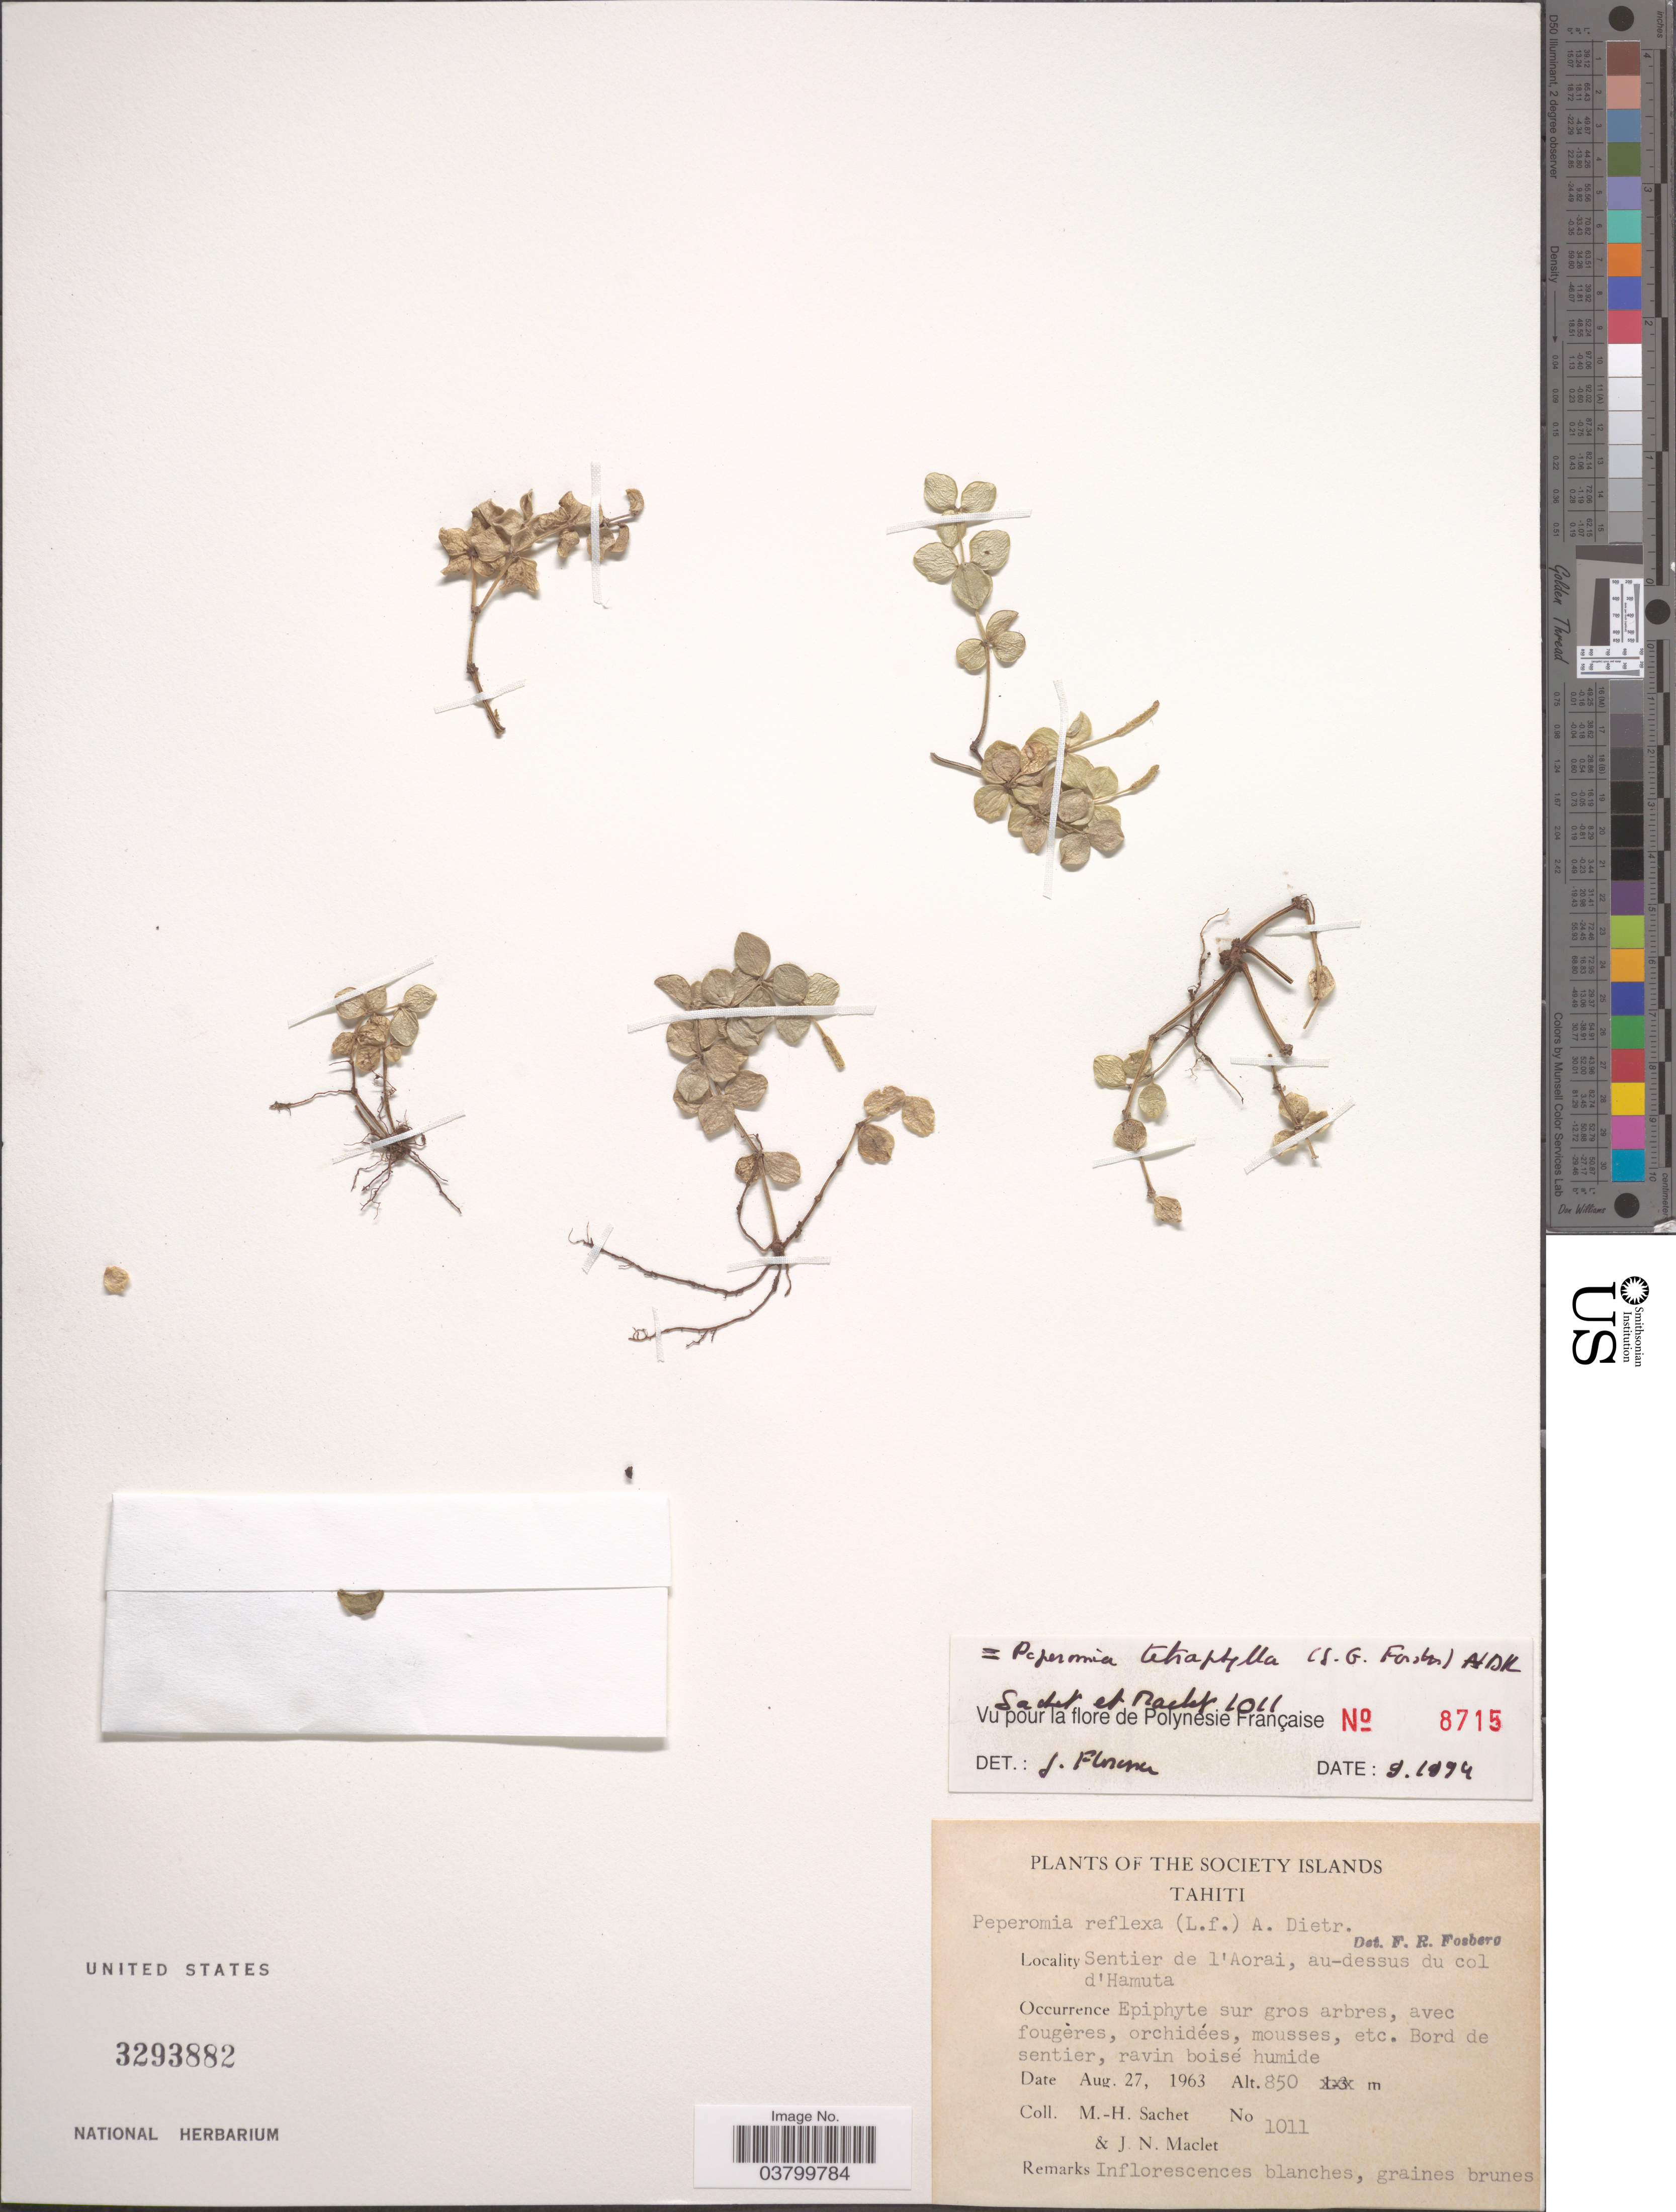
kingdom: Plantae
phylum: Tracheophyta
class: Magnoliopsida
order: Piperales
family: Piperaceae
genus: Peperomia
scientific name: Peperomia tetraphylla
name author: (G. Forst.) Hook. & Arn.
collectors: M.-H. Sachet & J. Maclet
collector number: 1011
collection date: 1963-08-27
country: French Polynesia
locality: The Society Islands. Tahiti. Sentier de l'Aorai, au-desses du col d'Hamuta.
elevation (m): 850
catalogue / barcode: US 3293882